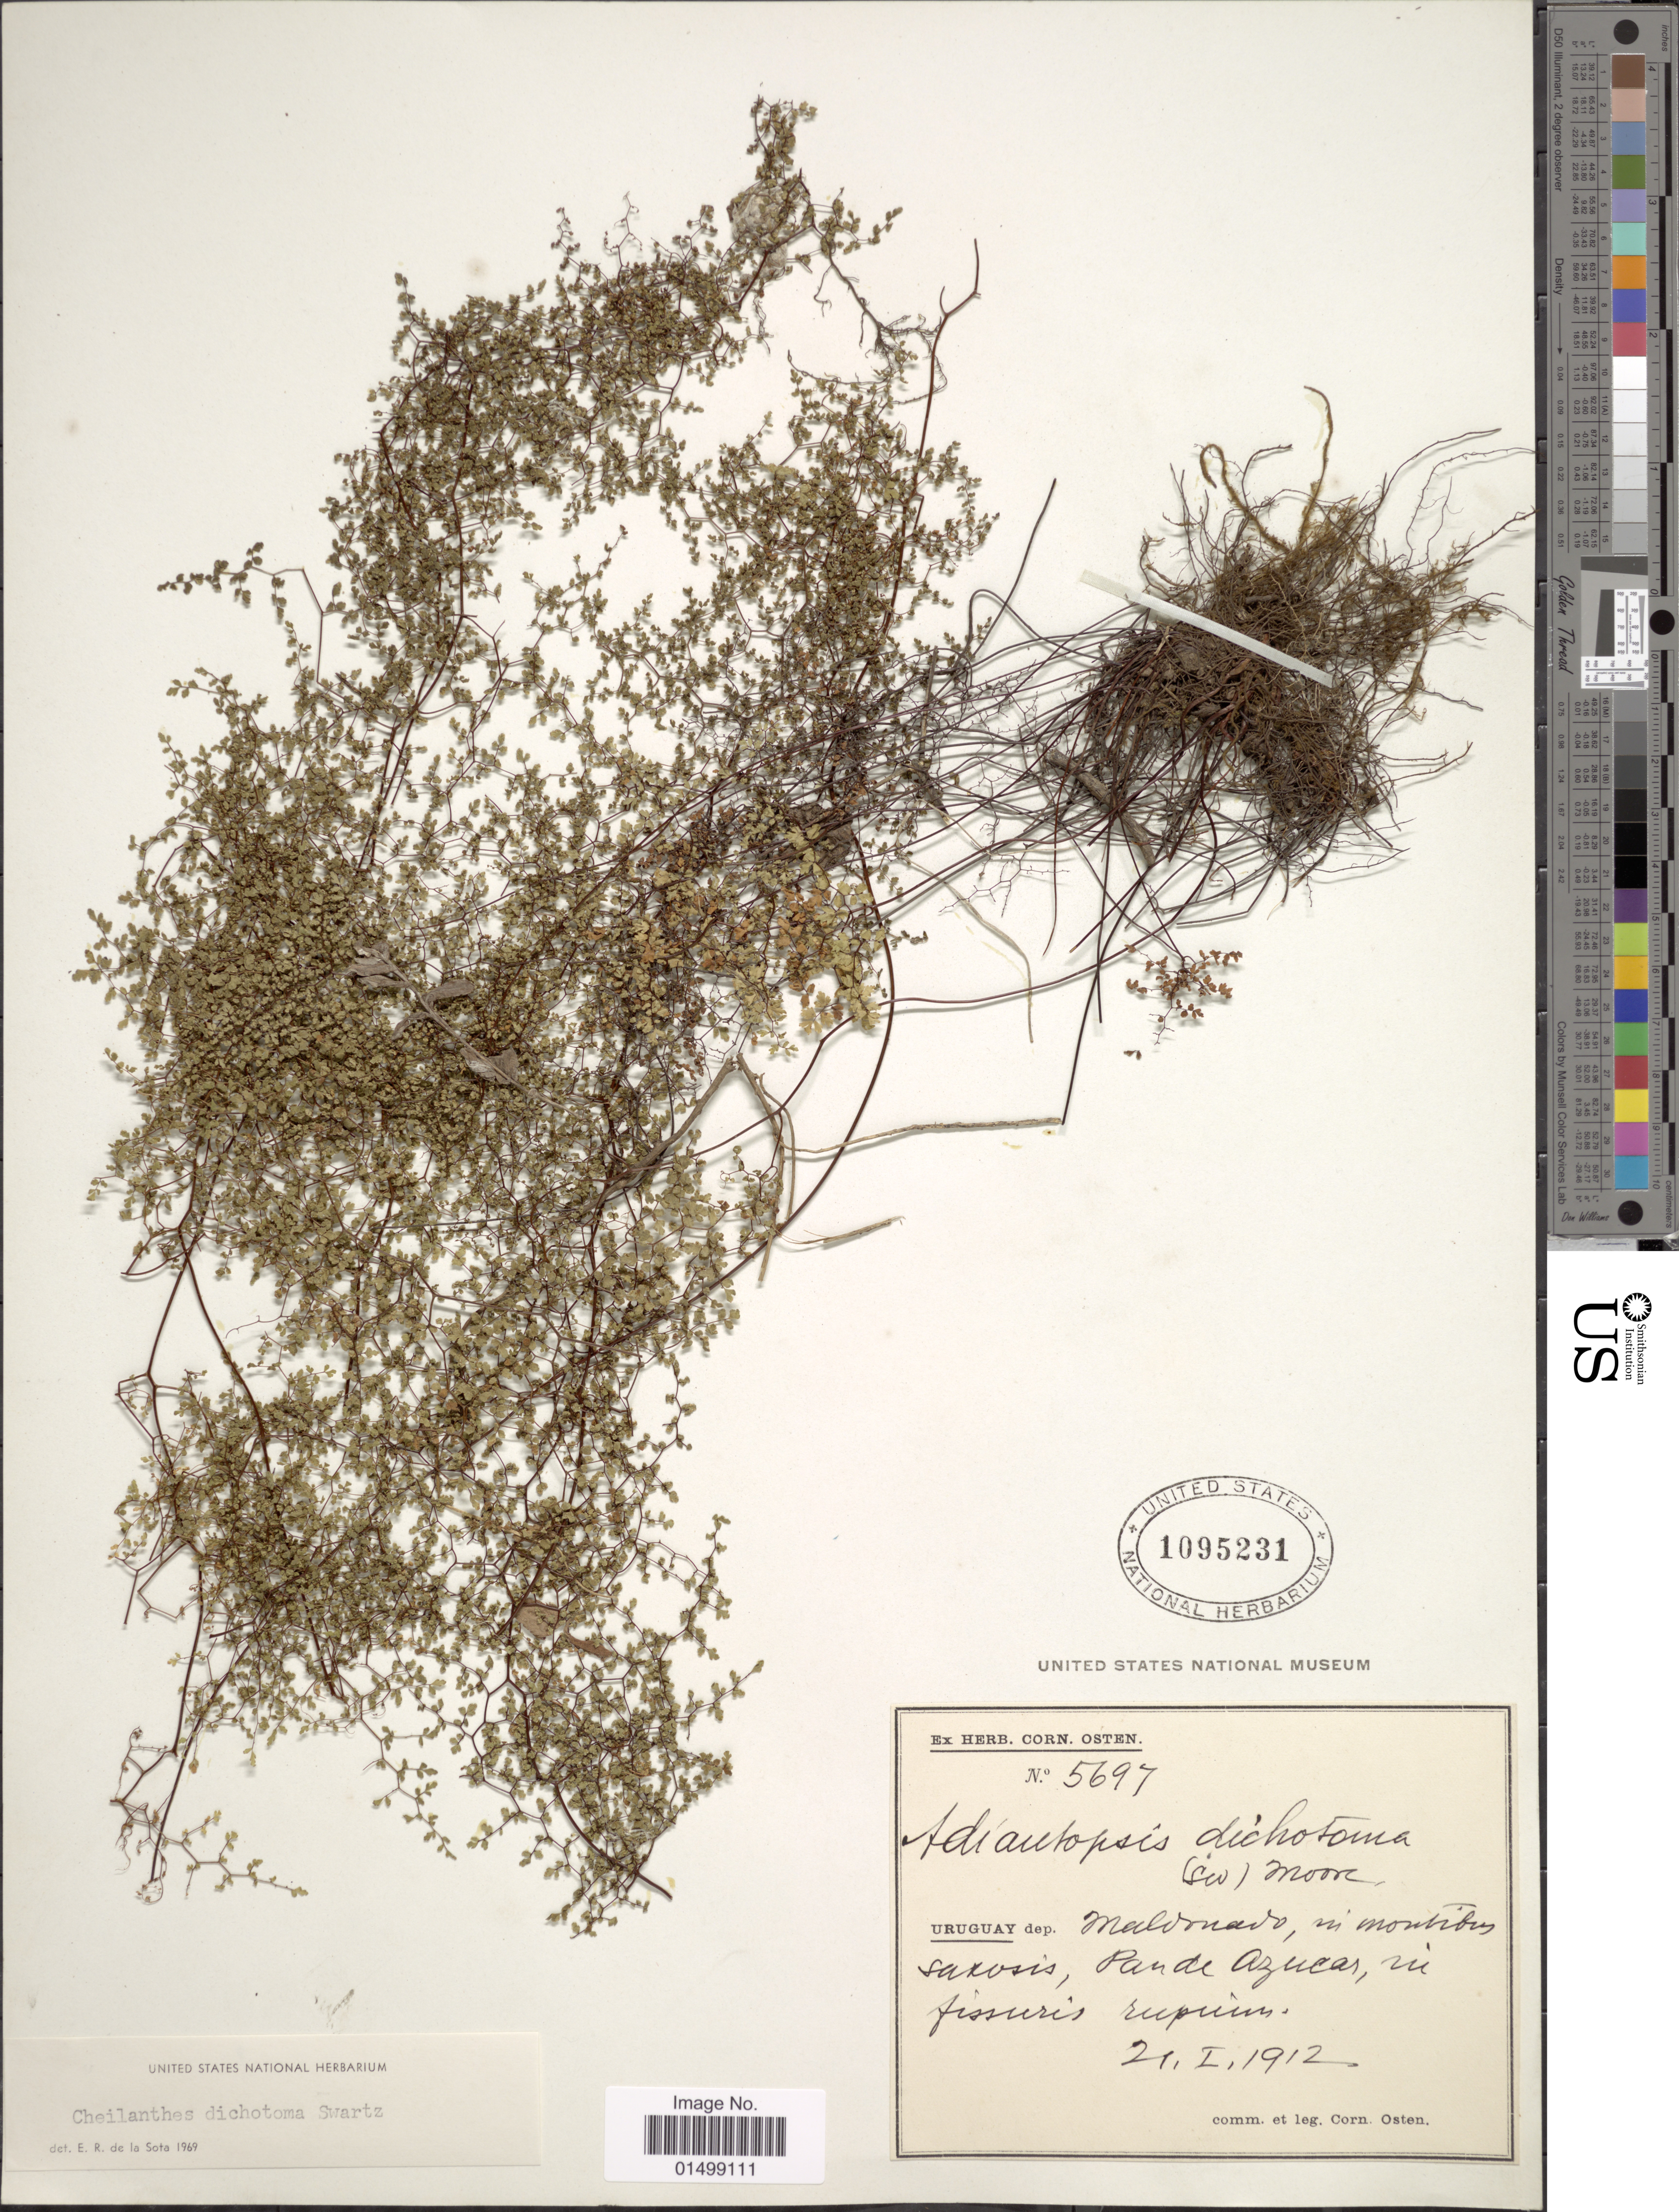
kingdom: Plantae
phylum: Tracheophyta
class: Polypodiopsida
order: Polypodiales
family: Pteridaceae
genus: Cheilanthes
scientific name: Cheilanthes dichotoma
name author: (Cav.) Sw.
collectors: C. Osten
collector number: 5697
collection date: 1912-01-21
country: Uruguay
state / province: Maldonado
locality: In montibus saxosis, Pan de Azucar, in fissuris rupium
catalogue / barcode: US 1095231